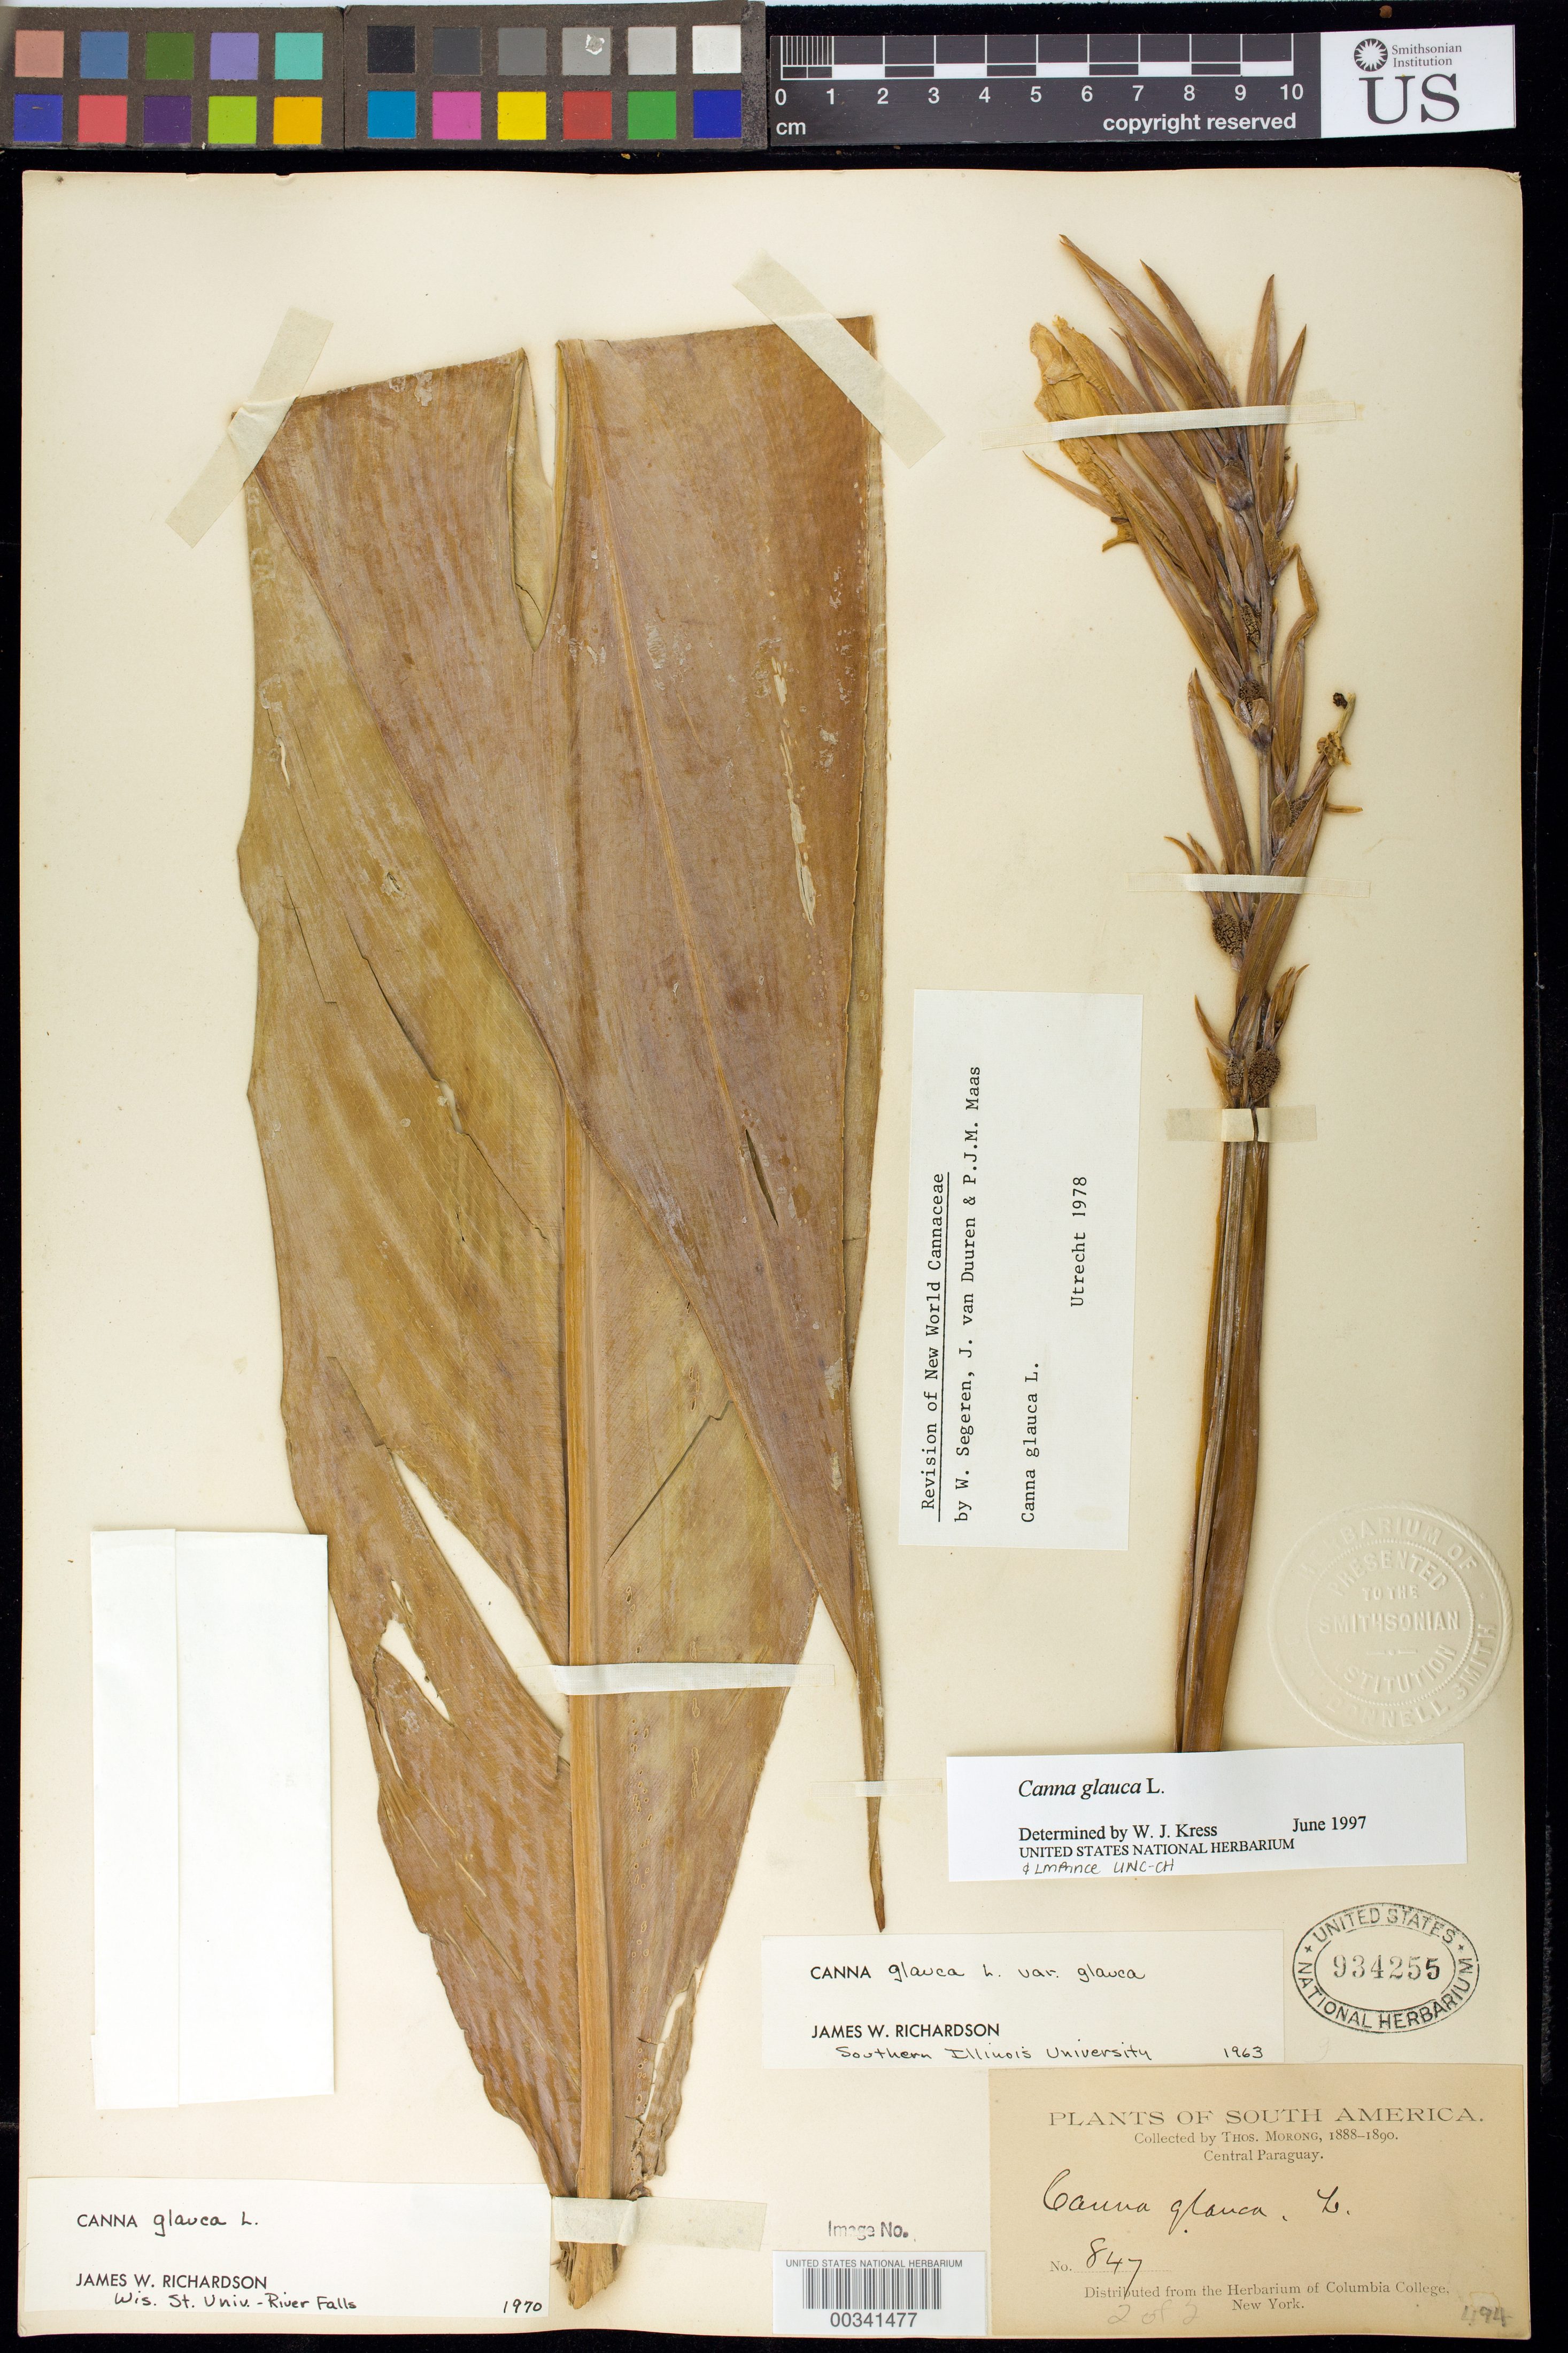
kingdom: Plantae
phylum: Tracheophyta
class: Liliopsida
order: Zingiberales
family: Cannaceae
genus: Canna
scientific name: Canna glauca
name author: L.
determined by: Segeren, W.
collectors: T. Morong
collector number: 847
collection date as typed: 1888 to -- -- 1890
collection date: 1888/1890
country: Paraguay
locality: Central paraguay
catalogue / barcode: US 934255